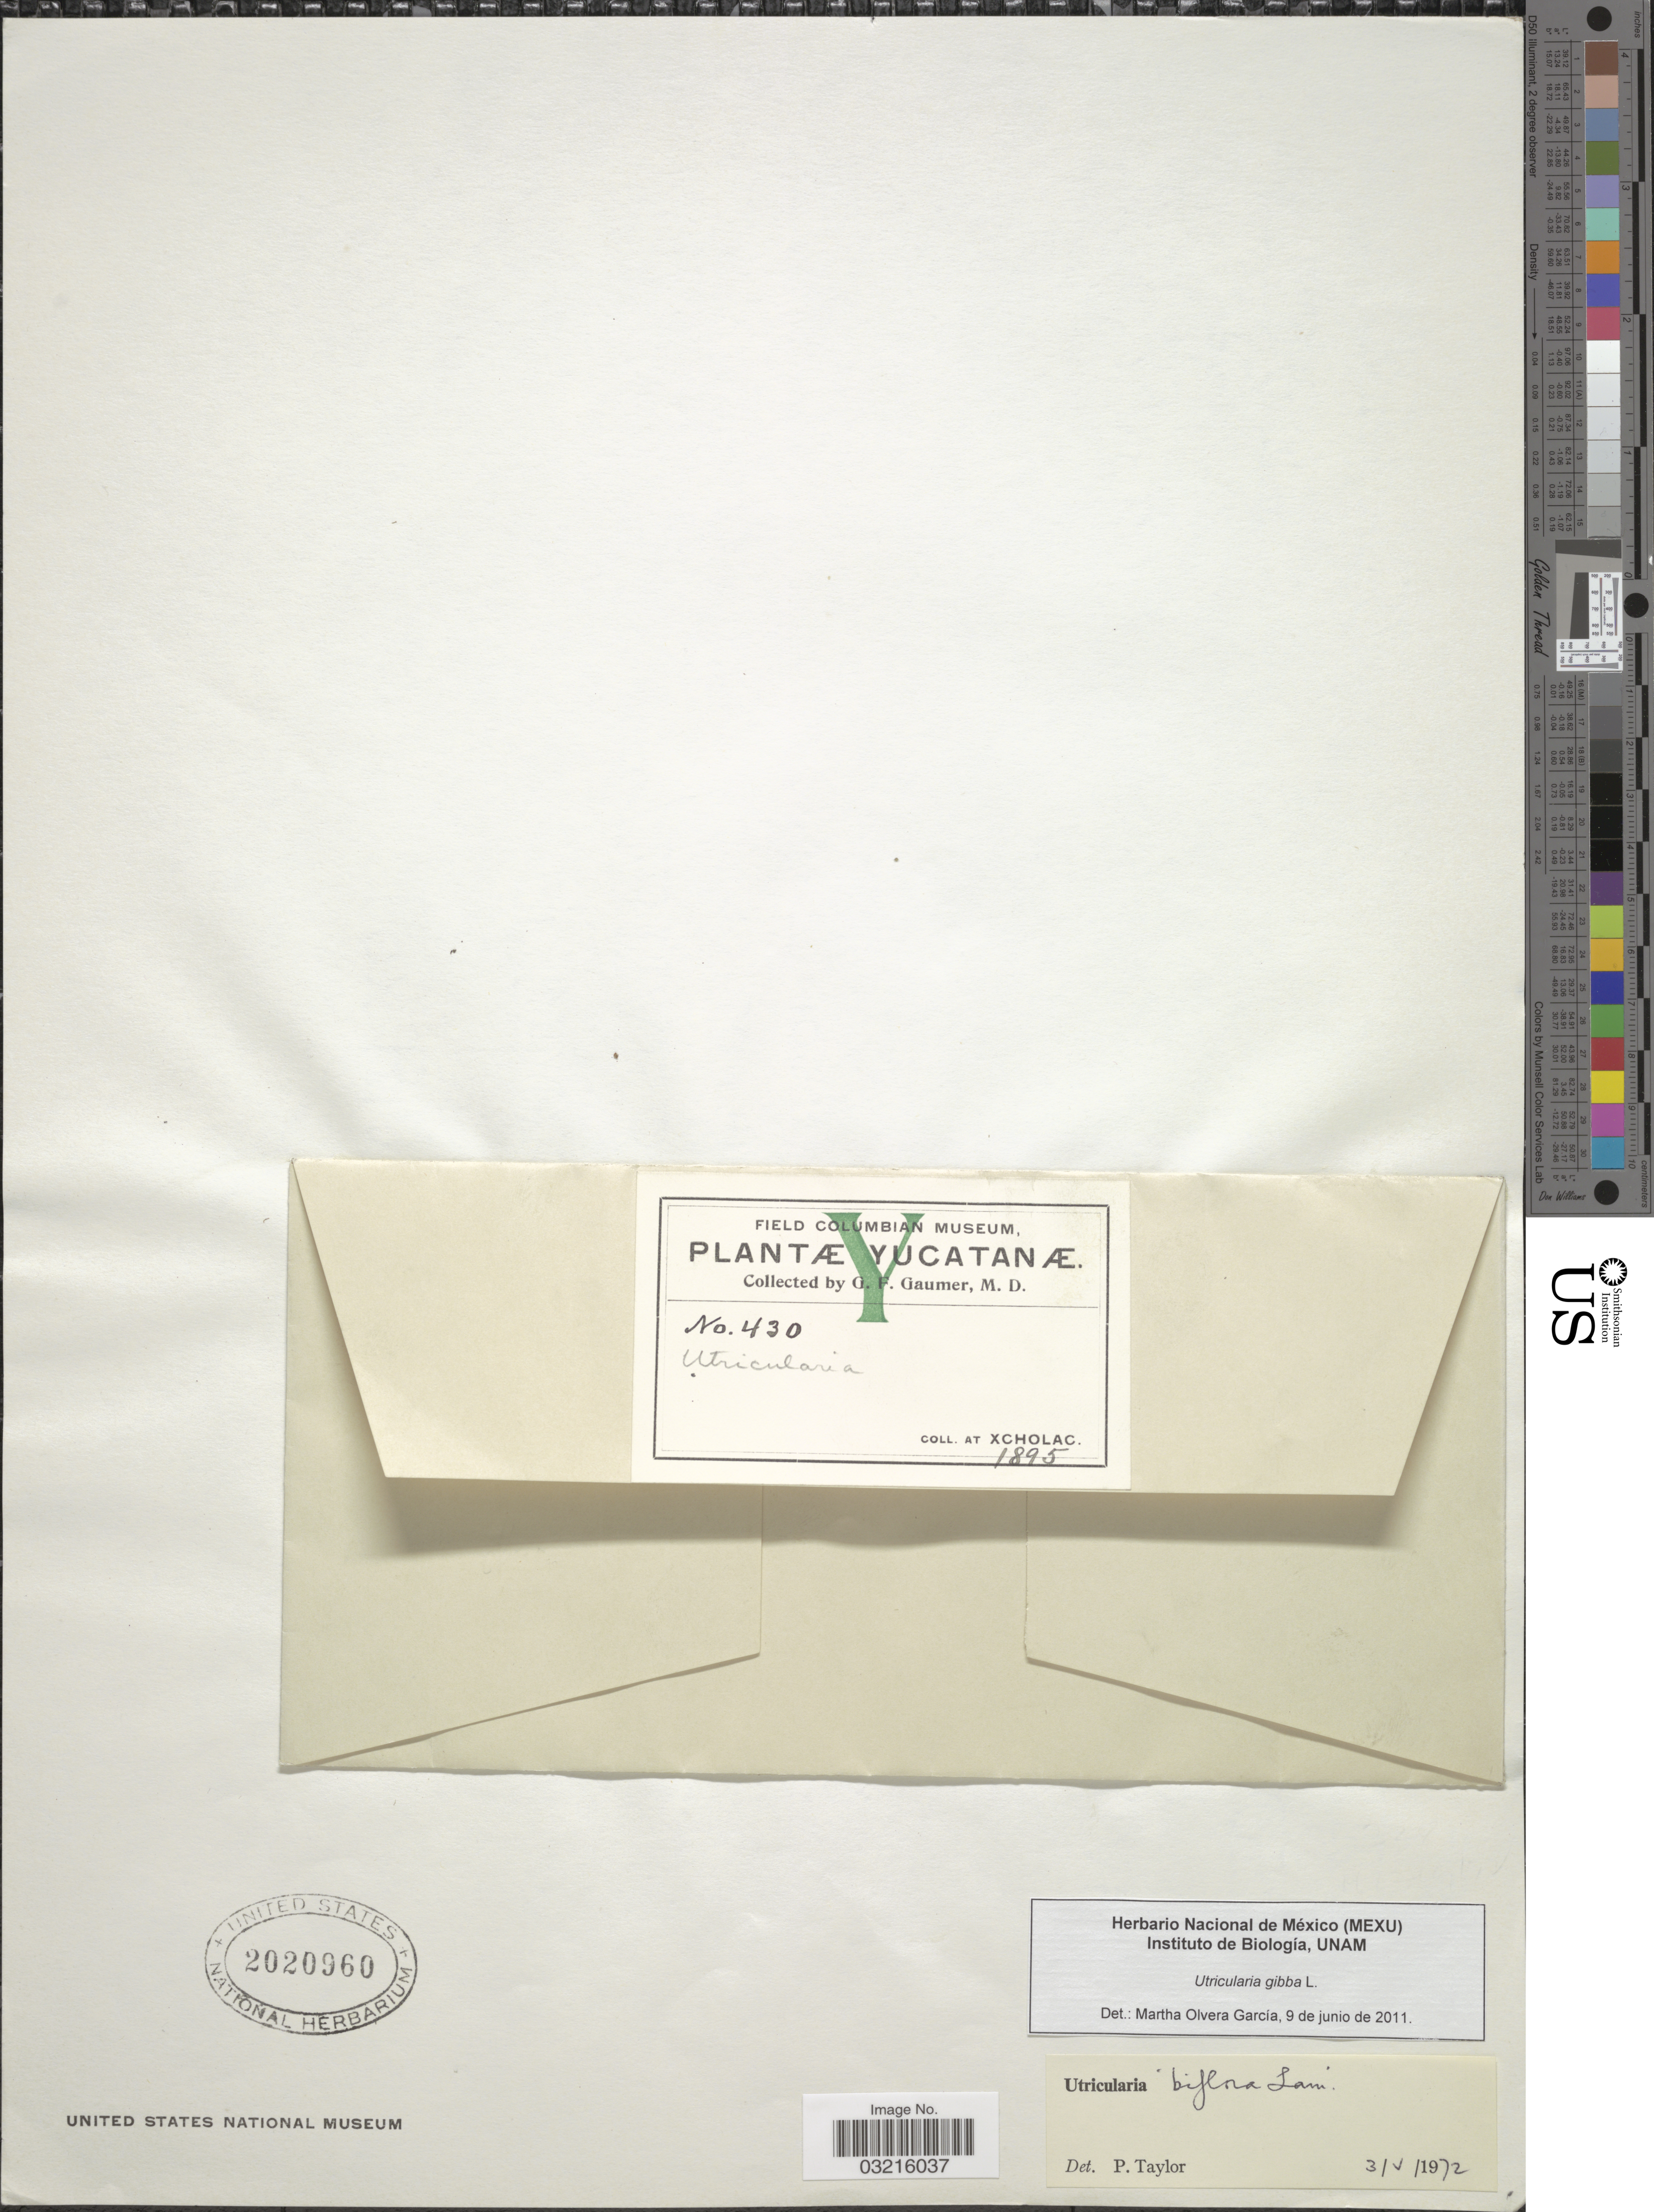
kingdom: Plantae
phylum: Tracheophyta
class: Magnoliopsida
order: Lamiales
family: Lentibulariaceae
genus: Utricularia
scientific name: Utricularia gibba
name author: L.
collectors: G. F. Gaumer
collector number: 430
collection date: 1895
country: Mexico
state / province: Yucatán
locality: At Xcholac.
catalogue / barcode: US 2020960